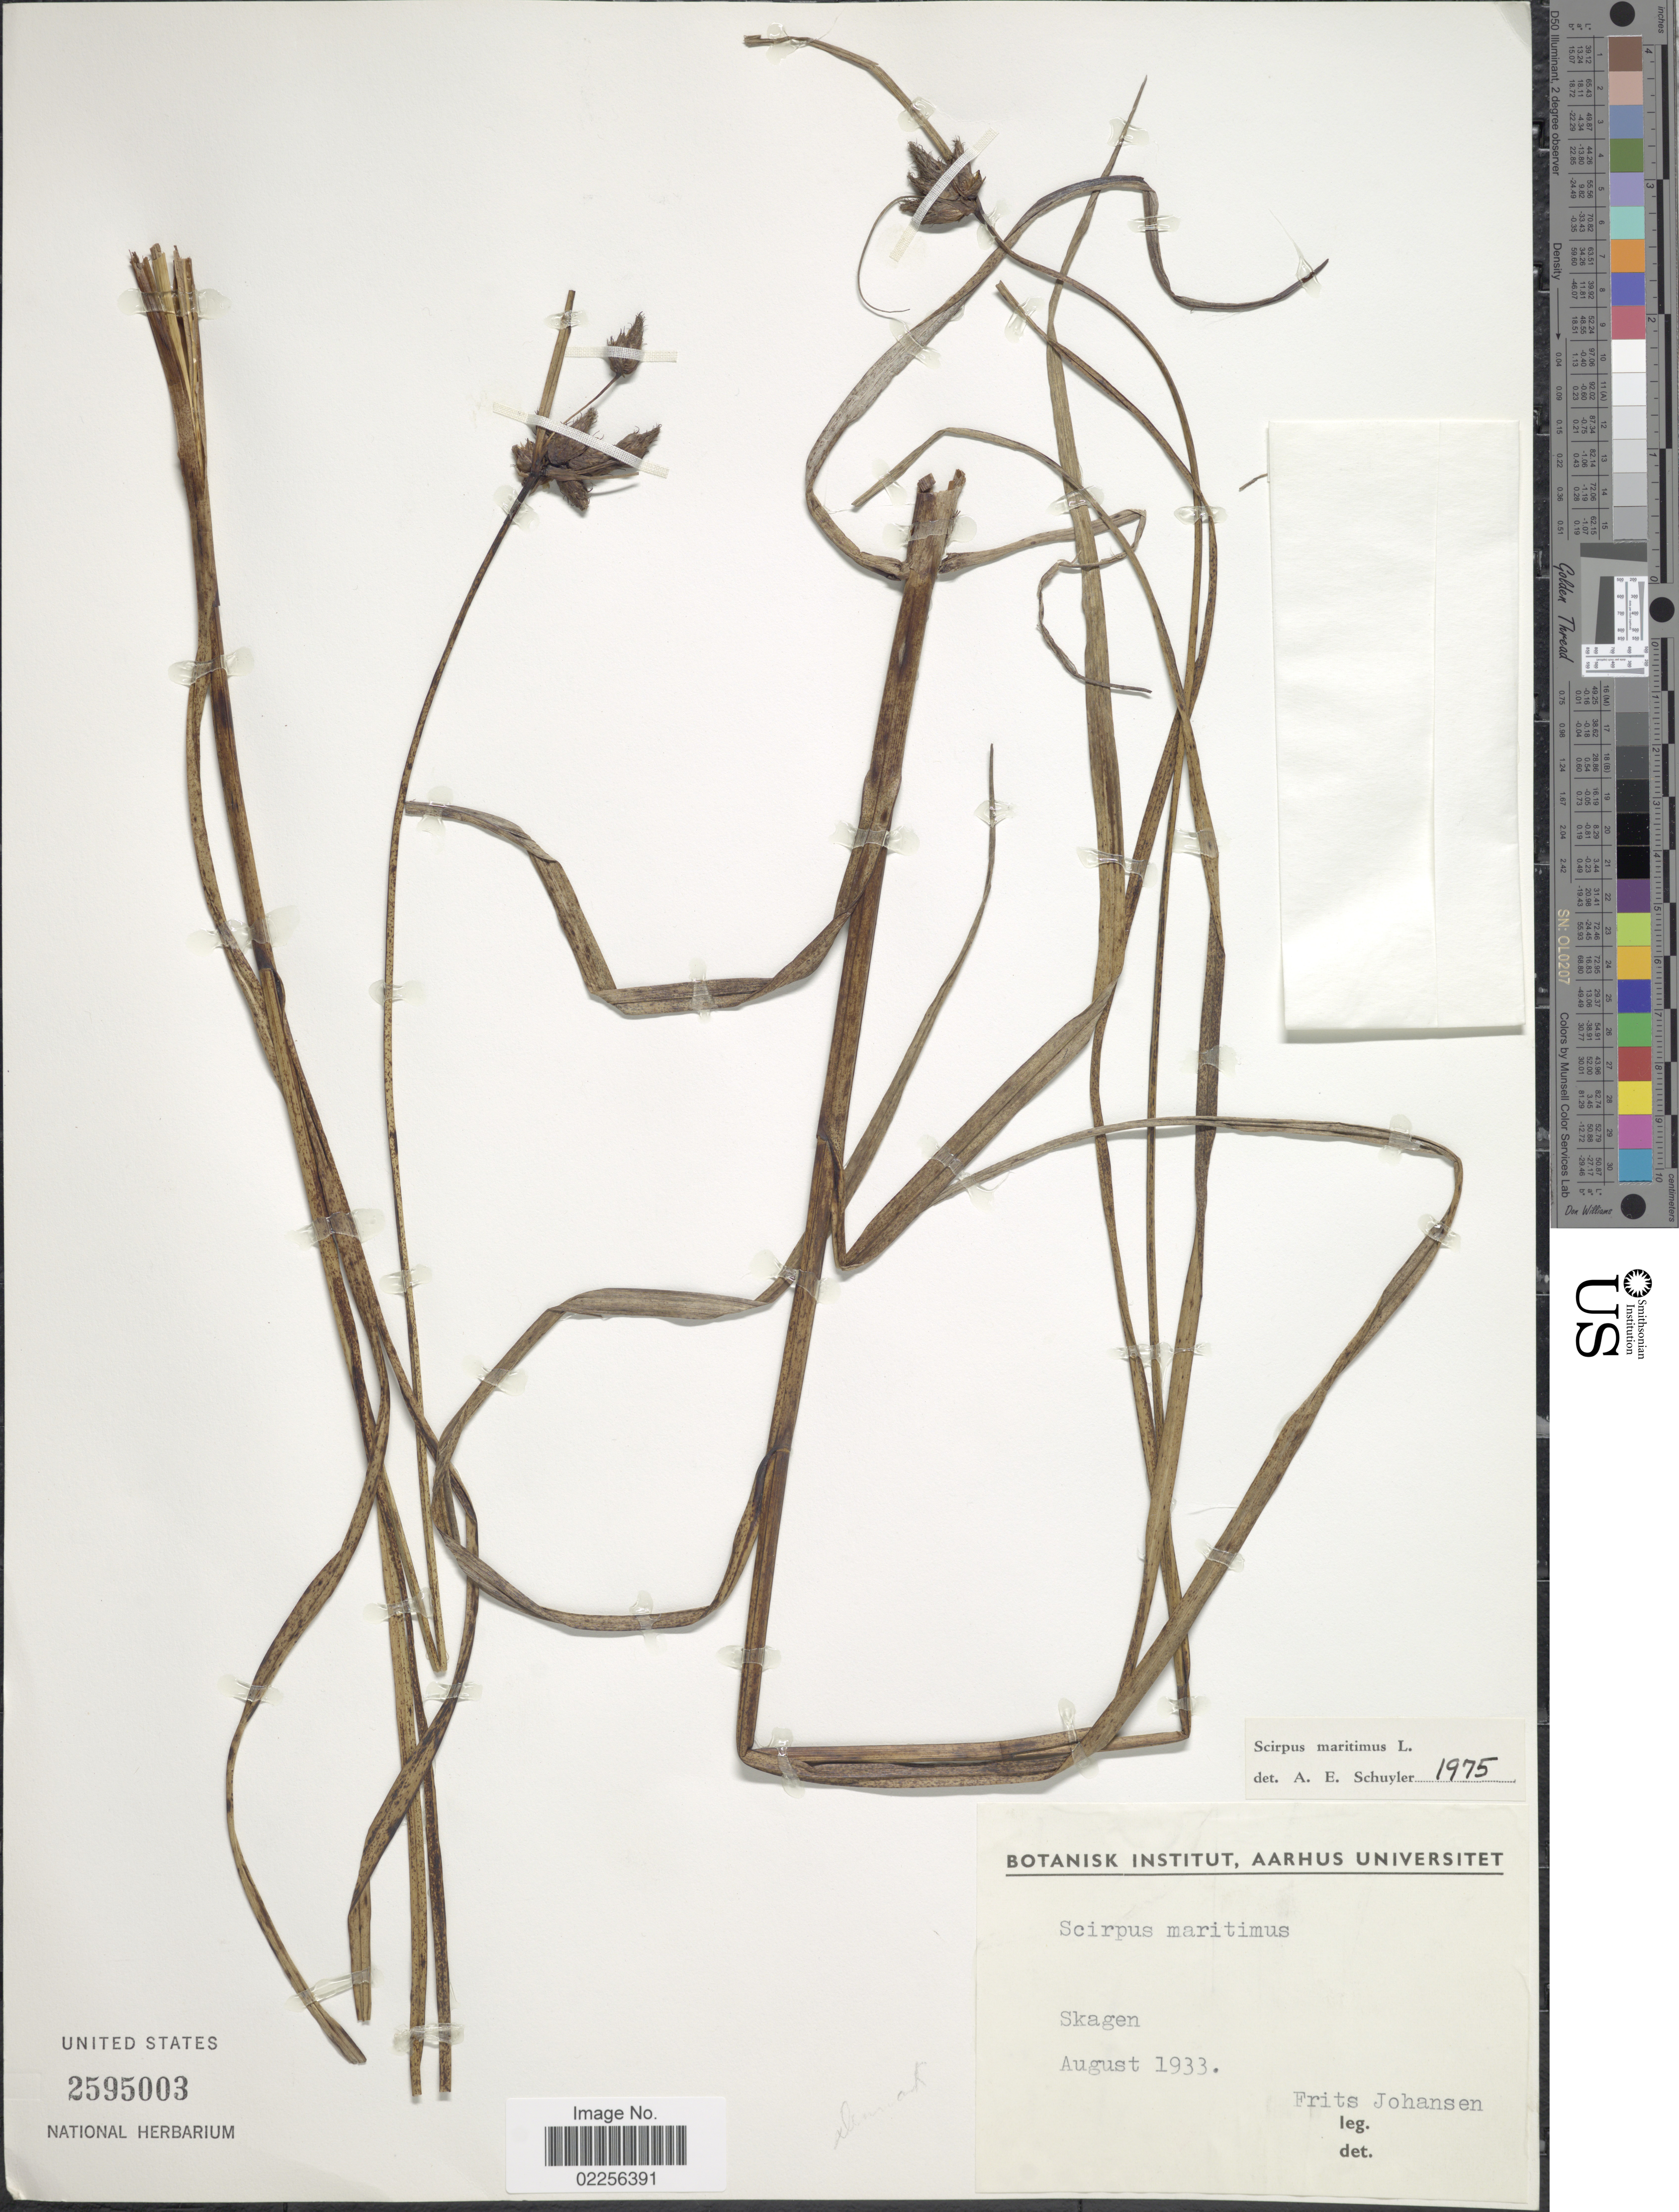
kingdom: Plantae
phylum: Tracheophyta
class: Liliopsida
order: Poales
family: Cyperaceae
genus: Bolboschoenus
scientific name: Bolboschoenus maritimus subsp. maritimus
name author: (L.) Palla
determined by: Strong, Mark T., (BOT), Smithsonian Institution - National Museum of Natural History (UNITED STATES)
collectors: F. Johansen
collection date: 1933-08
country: Denmark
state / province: Nordjylland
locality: Skagen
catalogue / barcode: US 2595003